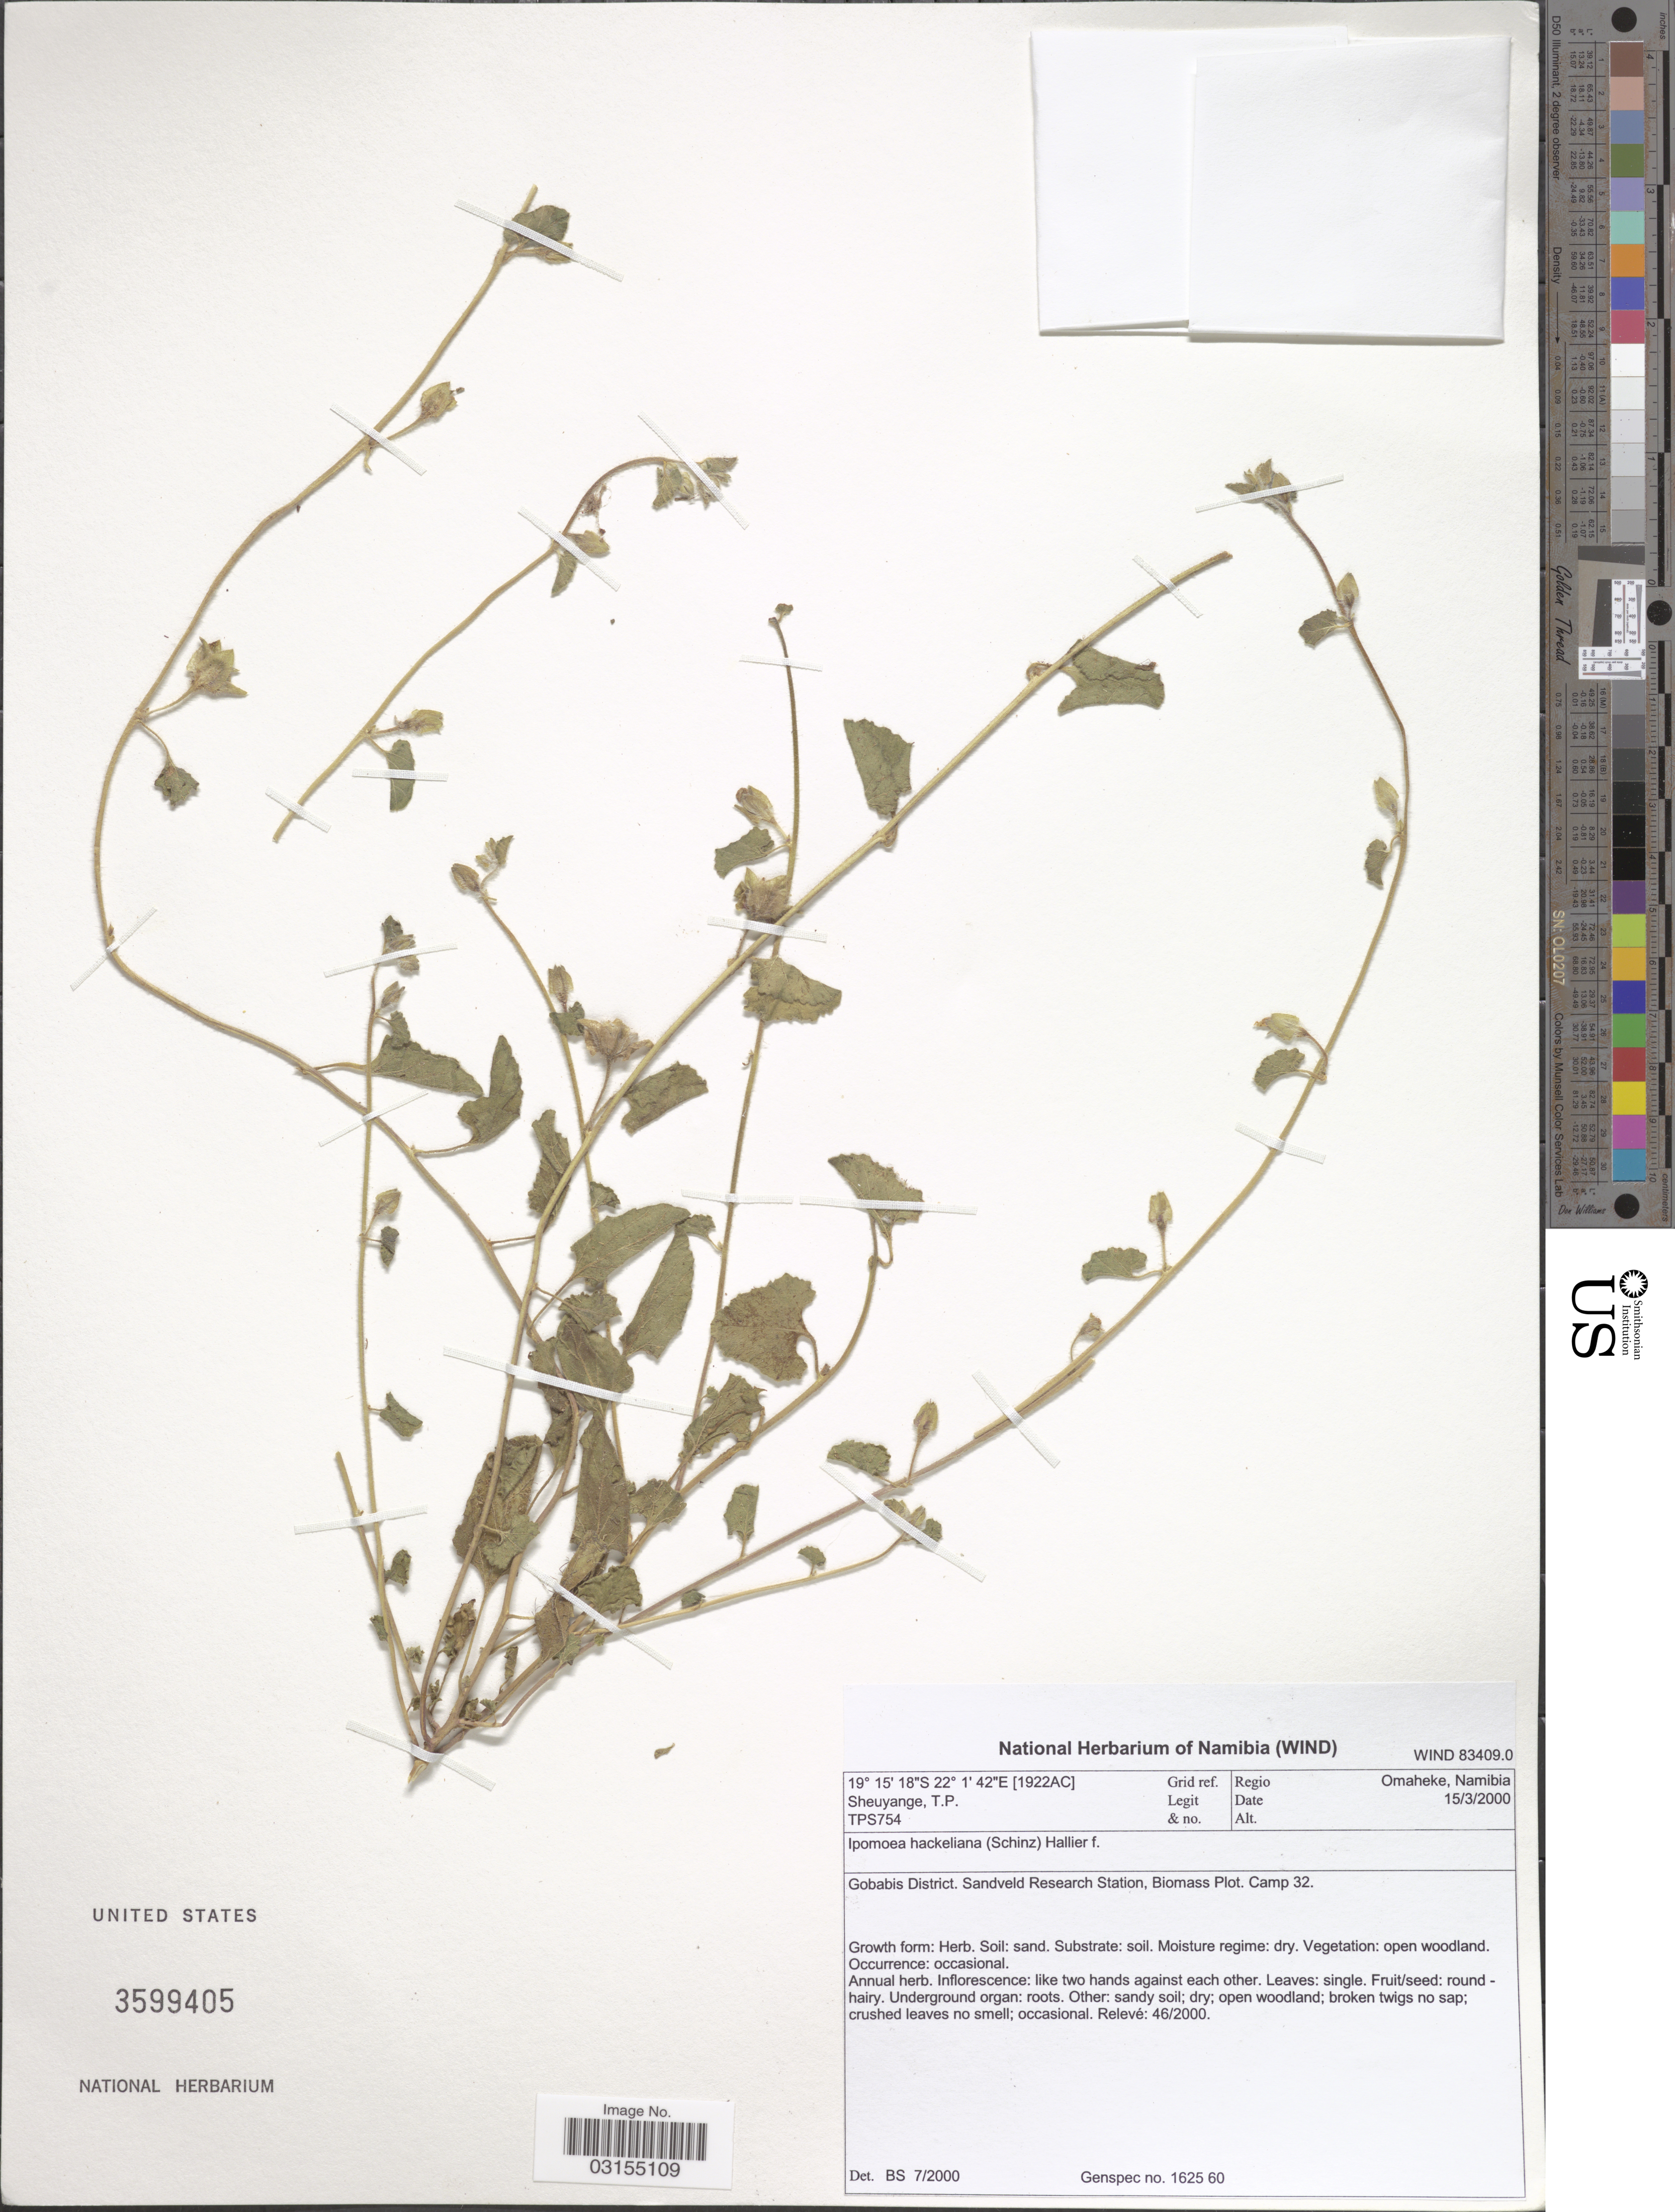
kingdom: Plantae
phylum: Tracheophyta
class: Magnoliopsida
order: Solanales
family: Convolvulaceae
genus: Ipomoea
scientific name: Ipomoea hackeliana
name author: (Schinz) Hallier f.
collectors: T. Sheuyange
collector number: TPS754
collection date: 2000-03-15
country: Namibia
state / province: Omaheke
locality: [1922AC] Grid ref. Regio Omaheke. Gobabis District. Sandveld Research Station, Biomass Plot. Camp 32.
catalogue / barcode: US 3599405